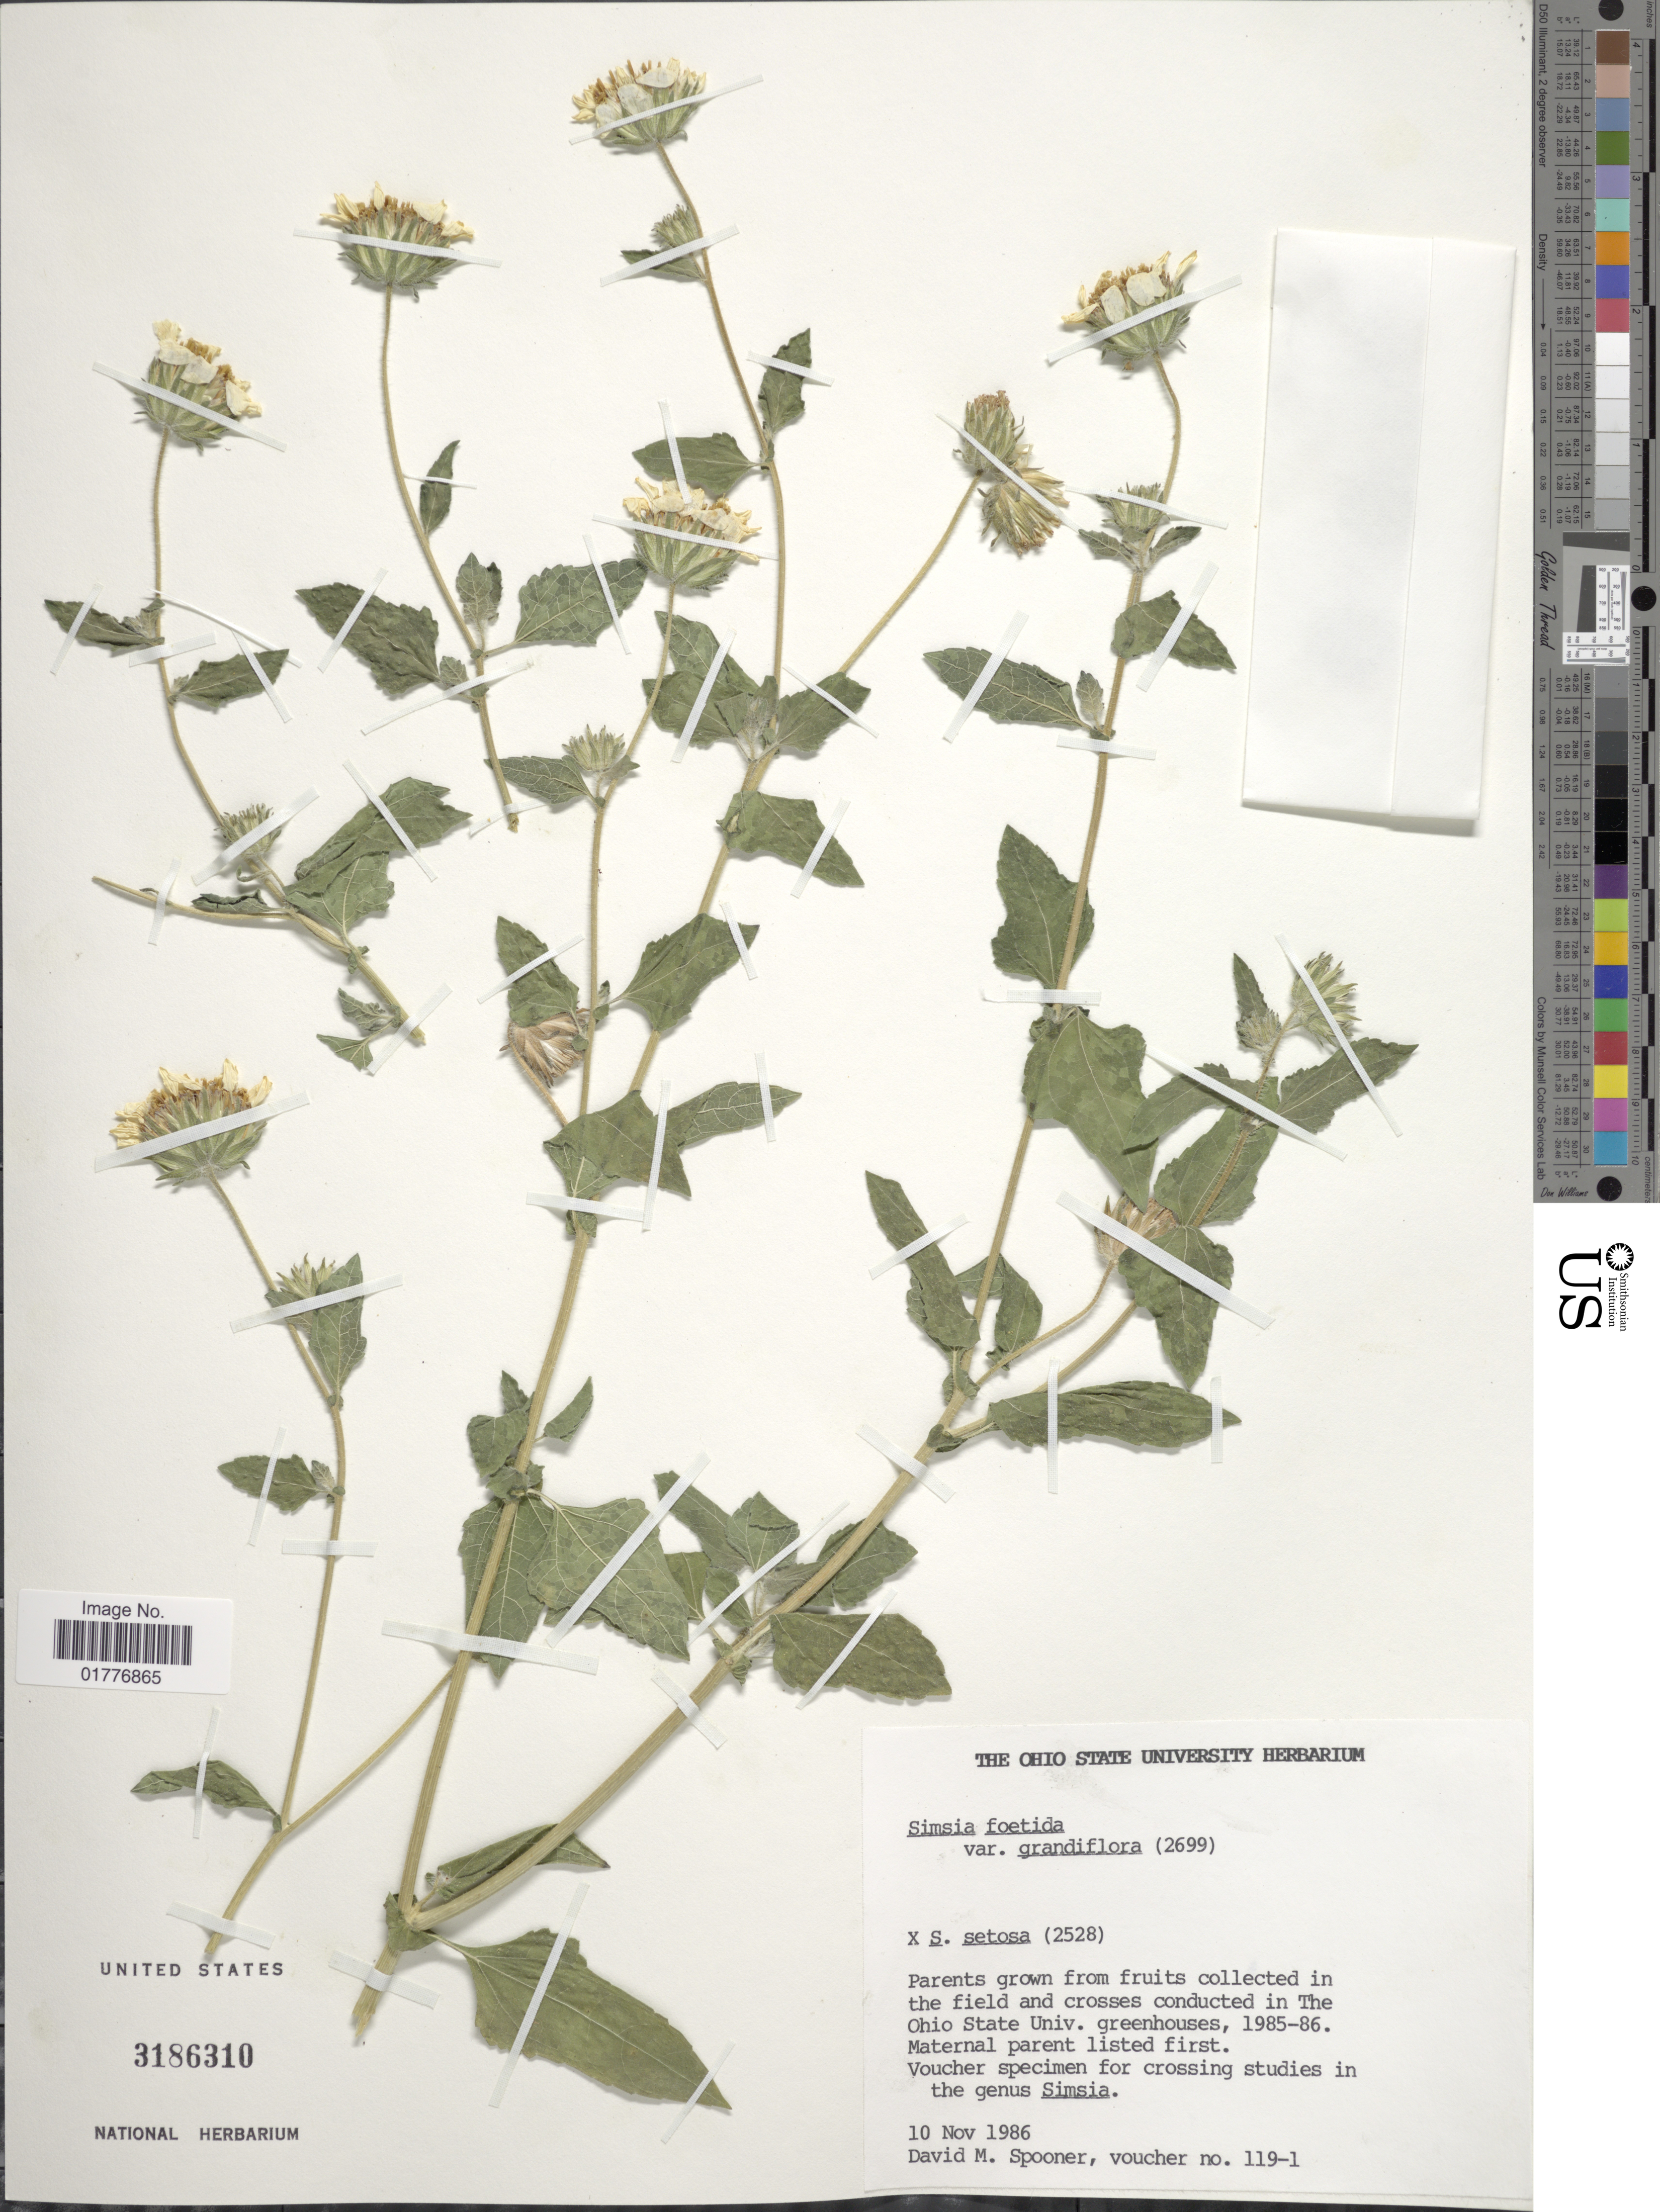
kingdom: Plantae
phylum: Tracheophyta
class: Magnoliopsida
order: Asterales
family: Asteraceae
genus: Simsia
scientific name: Simsia foetida var. foetida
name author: (Cav.) S.F. Blake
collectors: D. Spooner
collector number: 119-1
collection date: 1986-11-10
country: United States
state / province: Ohio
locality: In the field and crosses conducted in the Ohio State Univ. greenhouses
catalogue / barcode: US 3186310